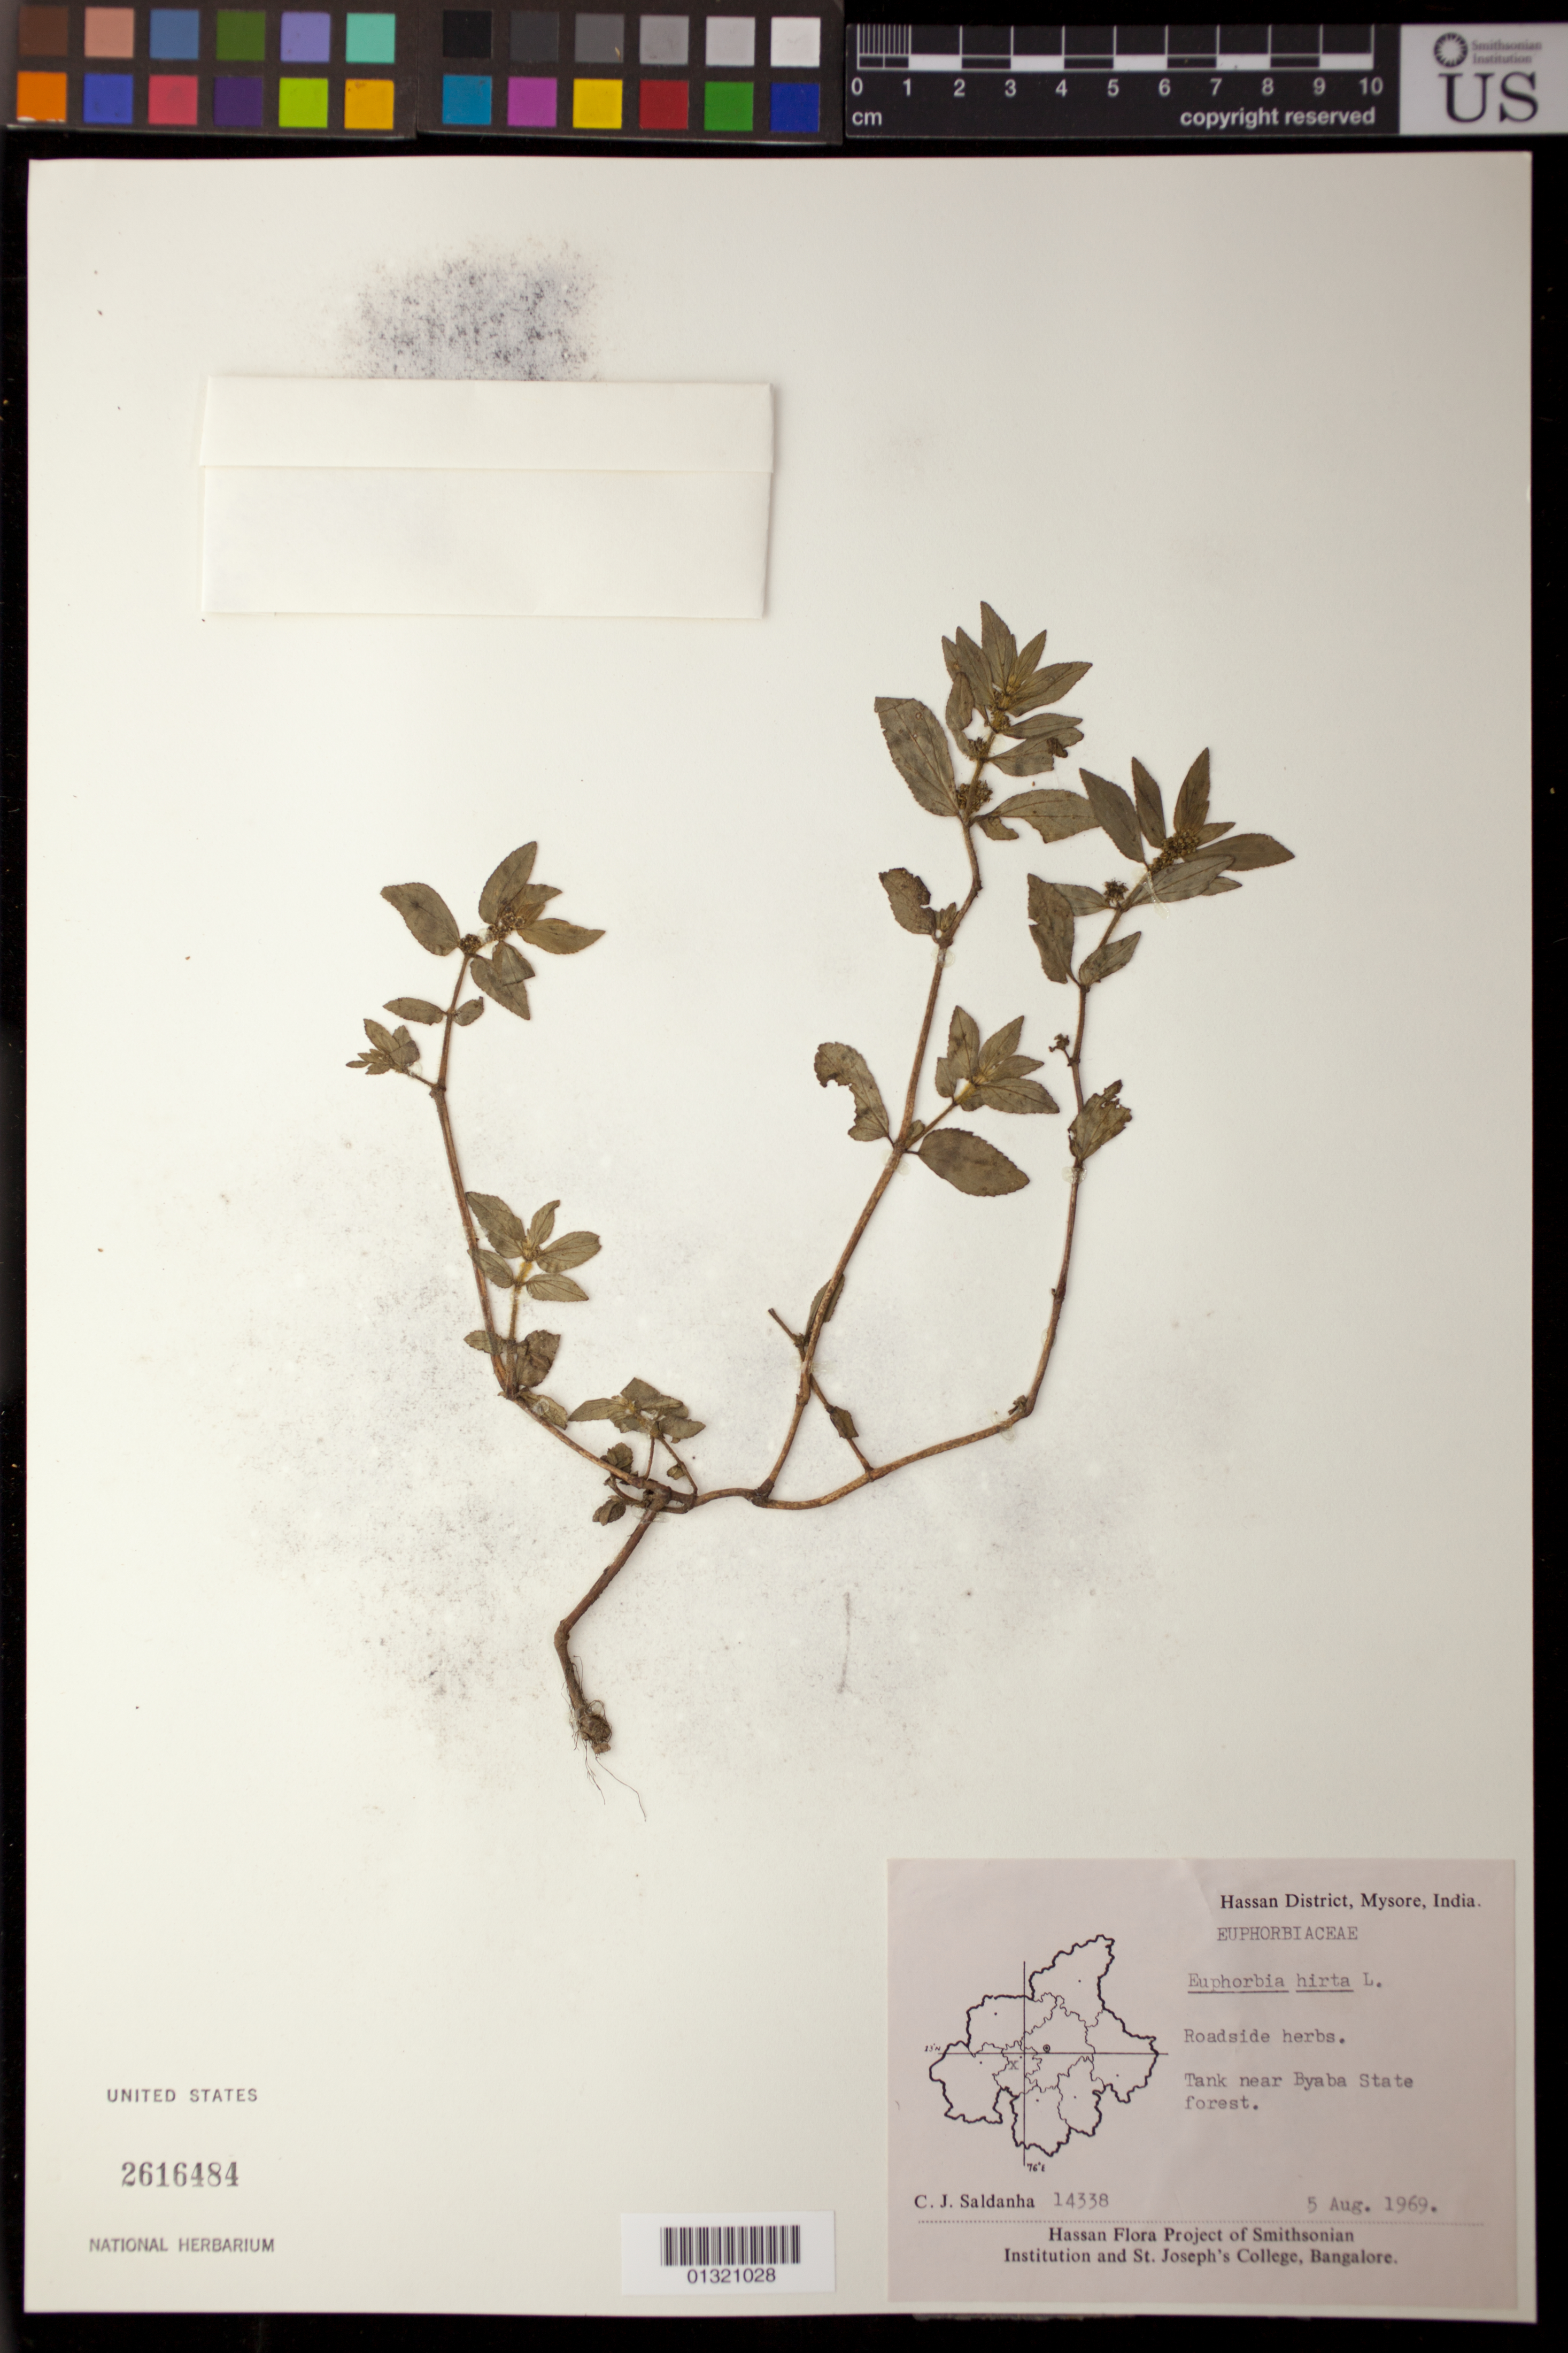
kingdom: Plantae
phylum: Tracheophyta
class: Magnoliopsida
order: Malpighiales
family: Euphorbiaceae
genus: Euphorbia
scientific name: Euphorbia hirta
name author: L.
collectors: C. J. Saldanha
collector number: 14338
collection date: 1969-08-05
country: India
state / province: Karnataka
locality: Hassan District, Mysore., near Byaba State forest.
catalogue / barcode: US 2616484